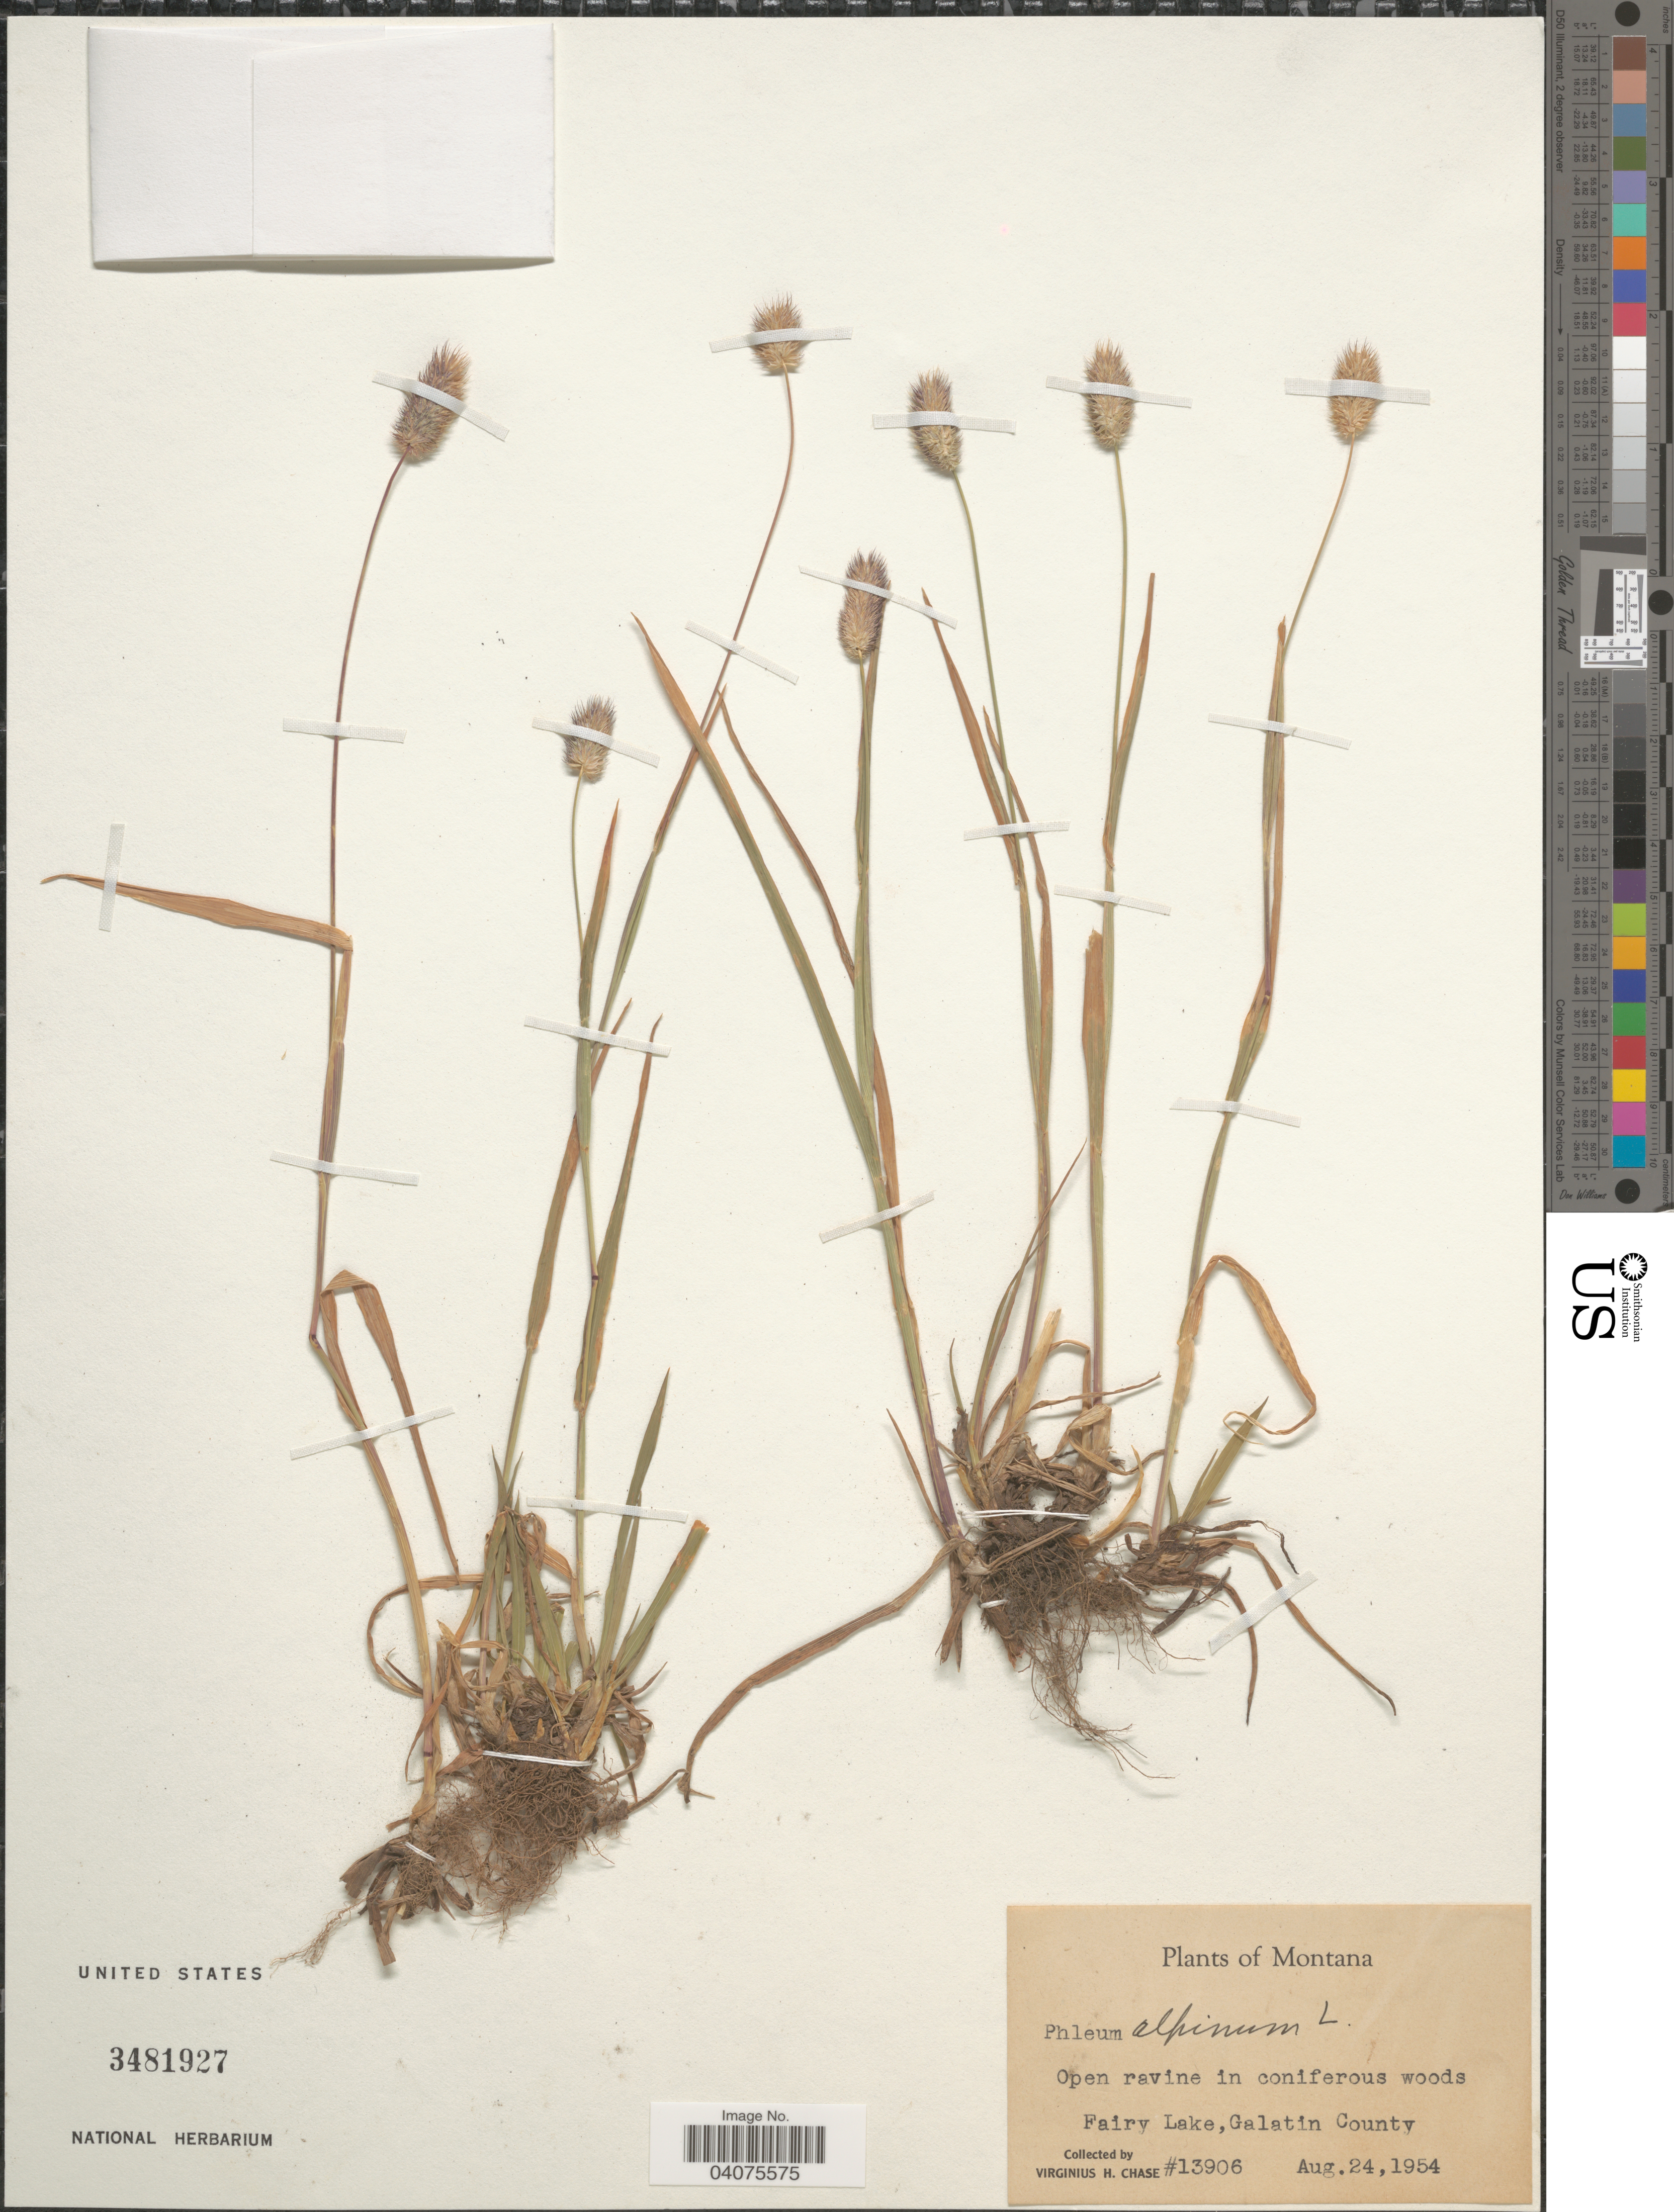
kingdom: Plantae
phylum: Tracheophyta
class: Liliopsida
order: Poales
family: Poaceae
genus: Phleum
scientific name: Phleum alpinum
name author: L.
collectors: V. H. Chase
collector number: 13906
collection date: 1954-08-24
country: United States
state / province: Montana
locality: Fairy Lake,Galatin County.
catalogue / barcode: US 3481927